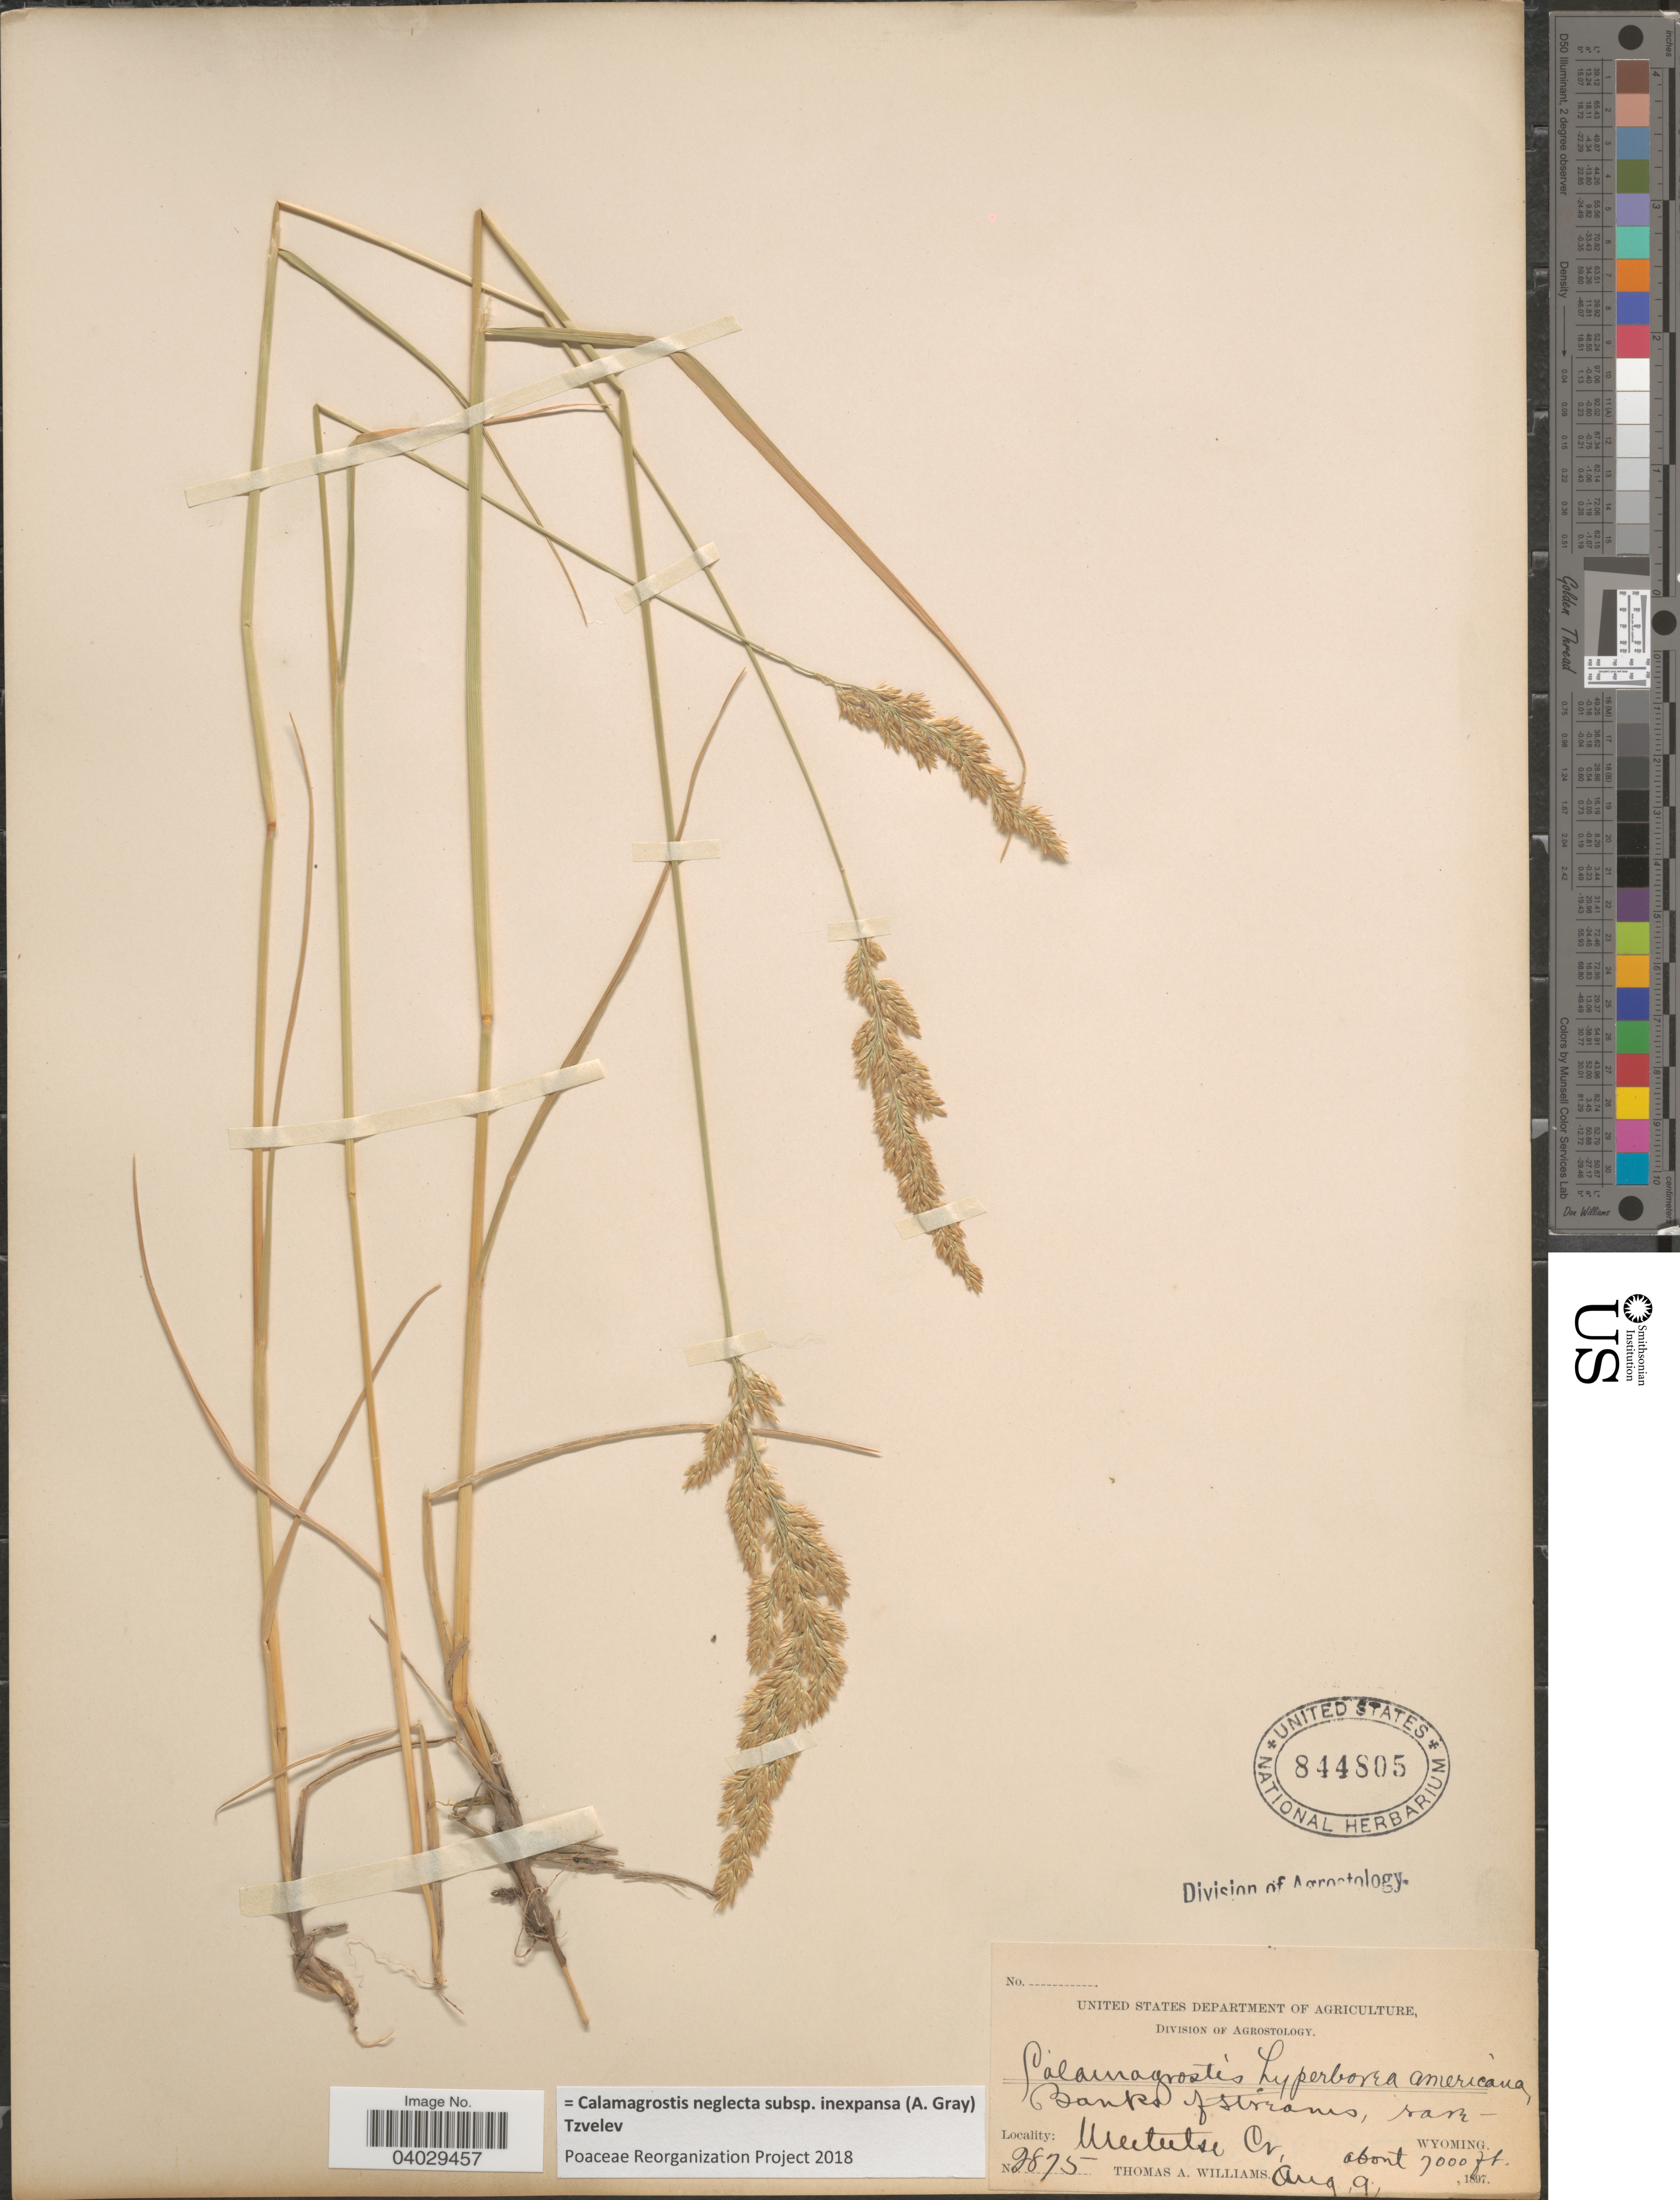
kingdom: Plantae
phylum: Tracheophyta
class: Liliopsida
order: Poales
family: Poaceae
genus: Calamagrostis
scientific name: Calamagrostis neglecta subsp. inexpansa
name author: (A. Gray) Tzvelev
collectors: T. A. Williams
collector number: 2875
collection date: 1897-08-09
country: United States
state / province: Wyoming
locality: Meeteetse Cr.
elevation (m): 2134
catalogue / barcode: US 844805